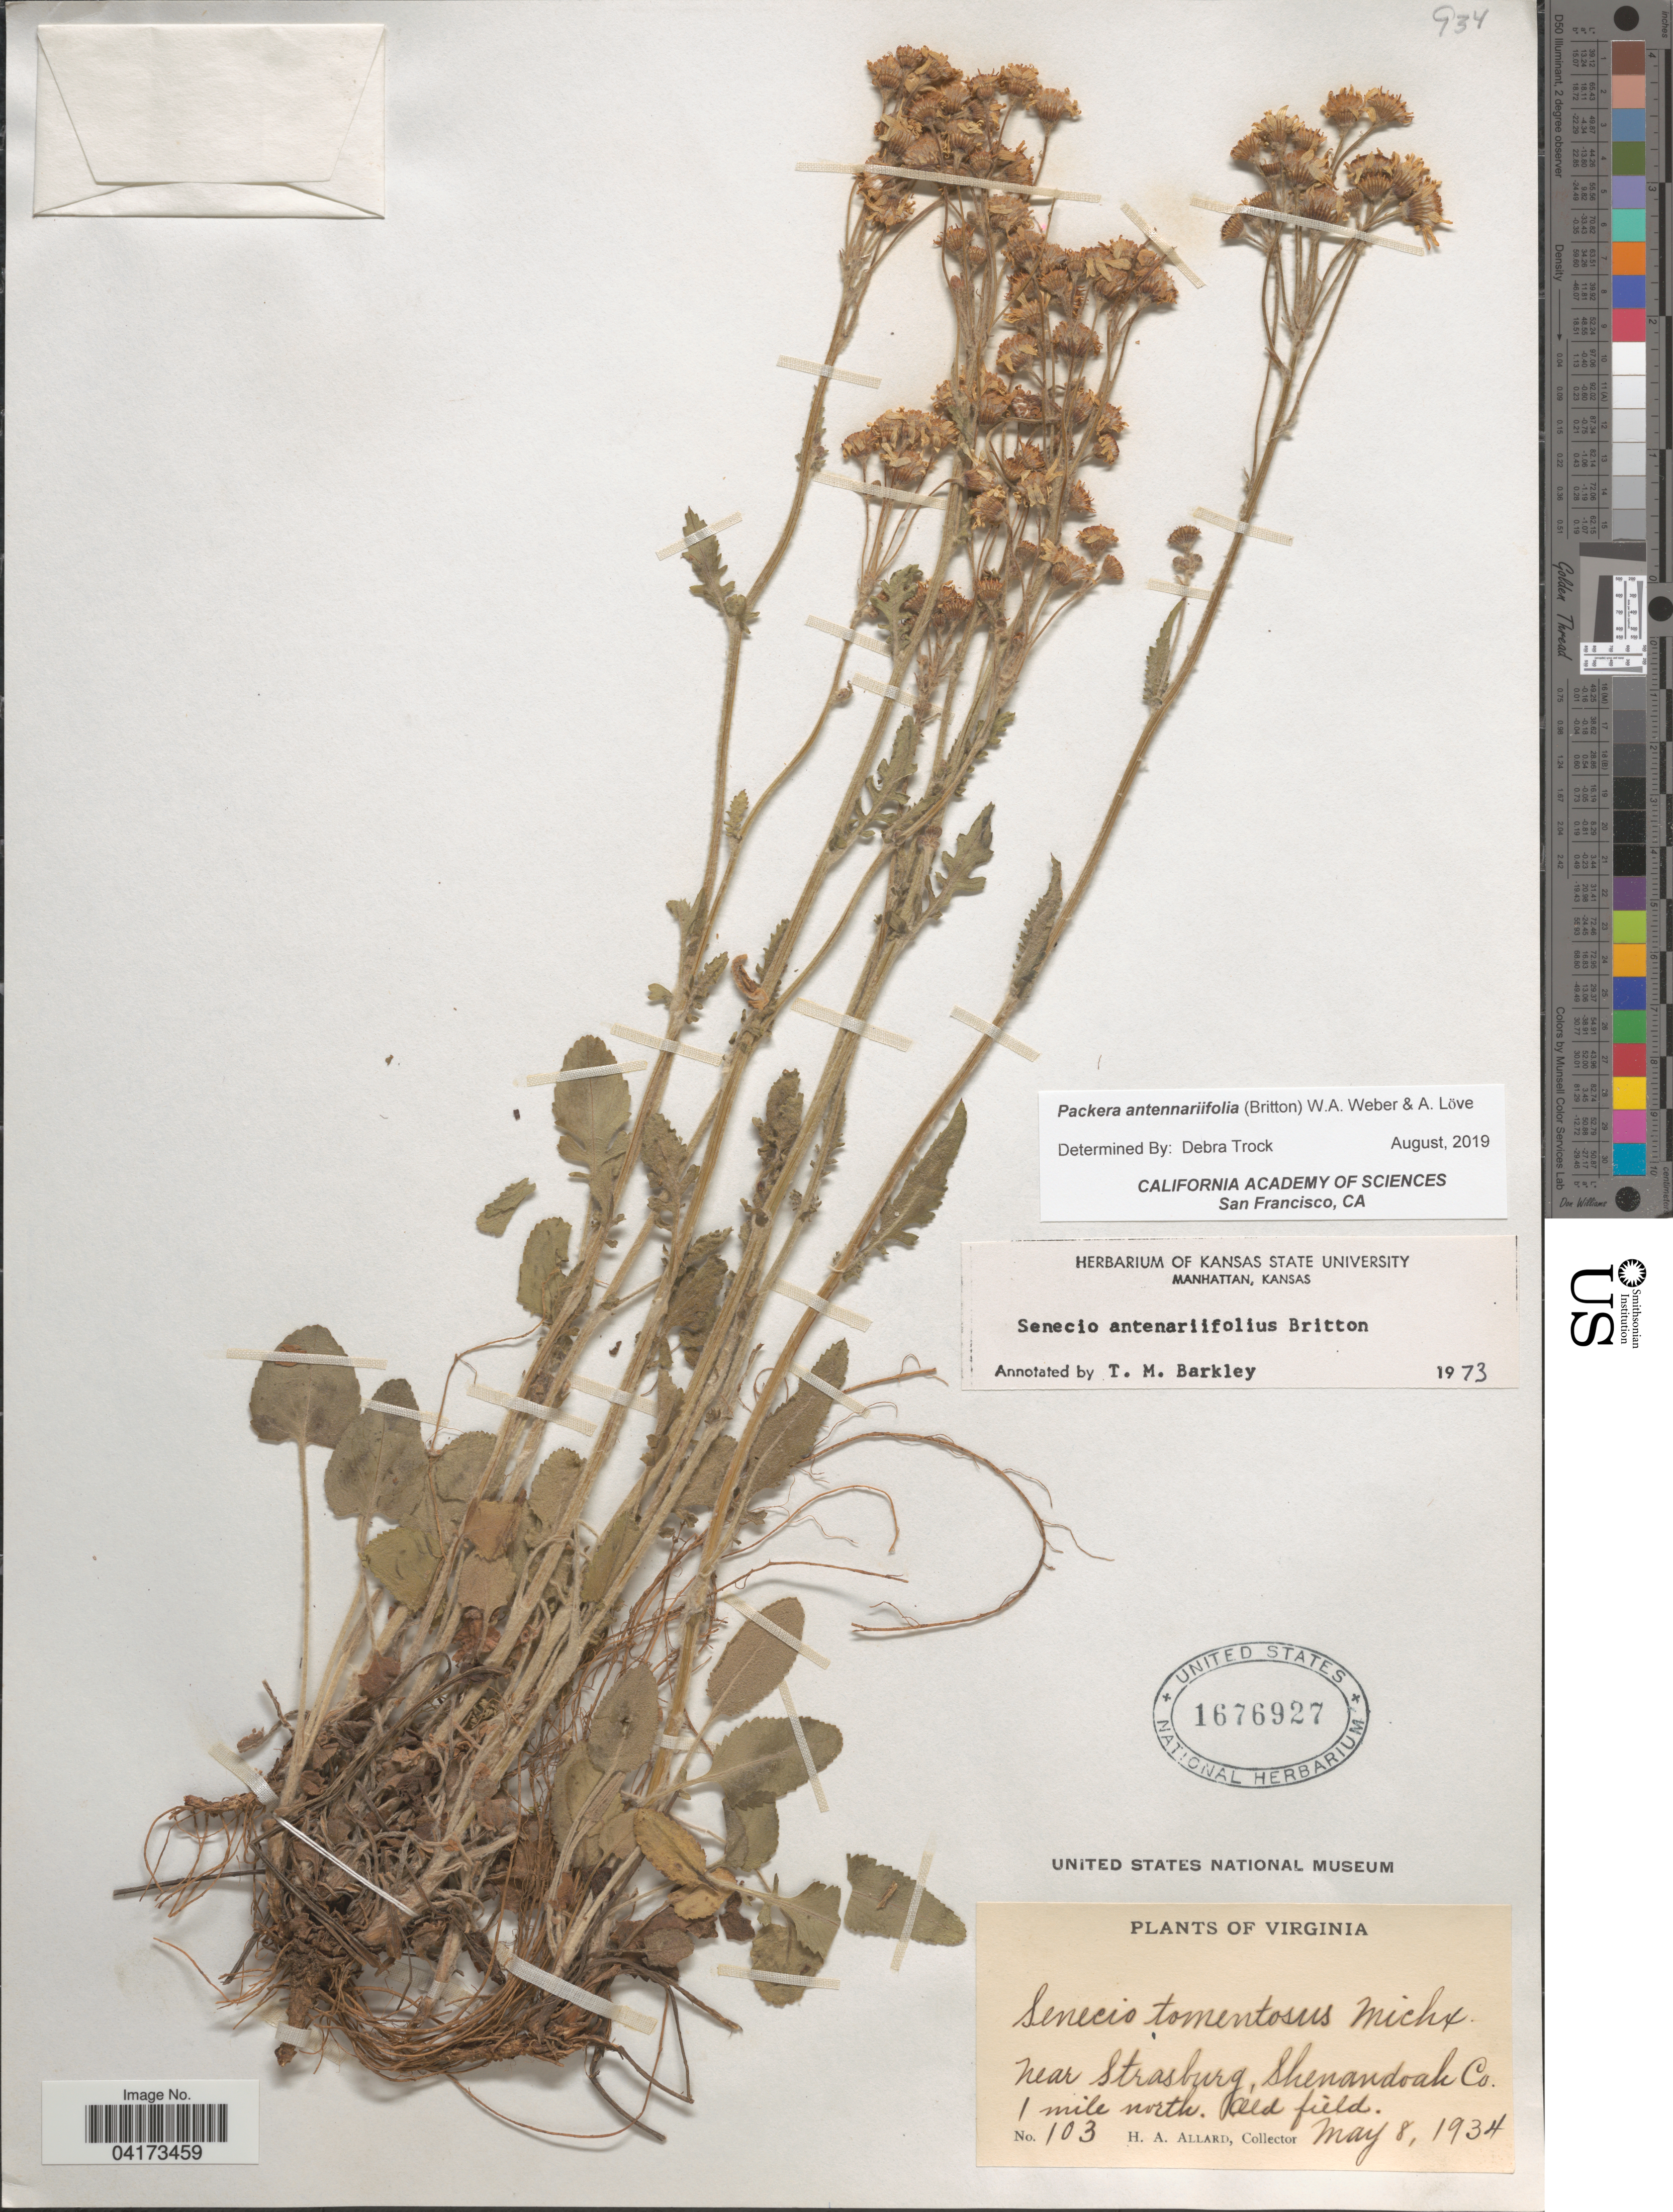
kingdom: Plantae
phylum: Tracheophyta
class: Magnoliopsida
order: Asterales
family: Asteraceae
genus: Packera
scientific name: Packera antennariifolia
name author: (Britton) W.A. Weber & Á. Löve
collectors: H. A. Allard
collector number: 103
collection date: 1934-05-08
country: United States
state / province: Virginia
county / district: Shenandoah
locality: Near Strasburg, Shenandoah Co. 1 mile north. Old field.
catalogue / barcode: US 1676927